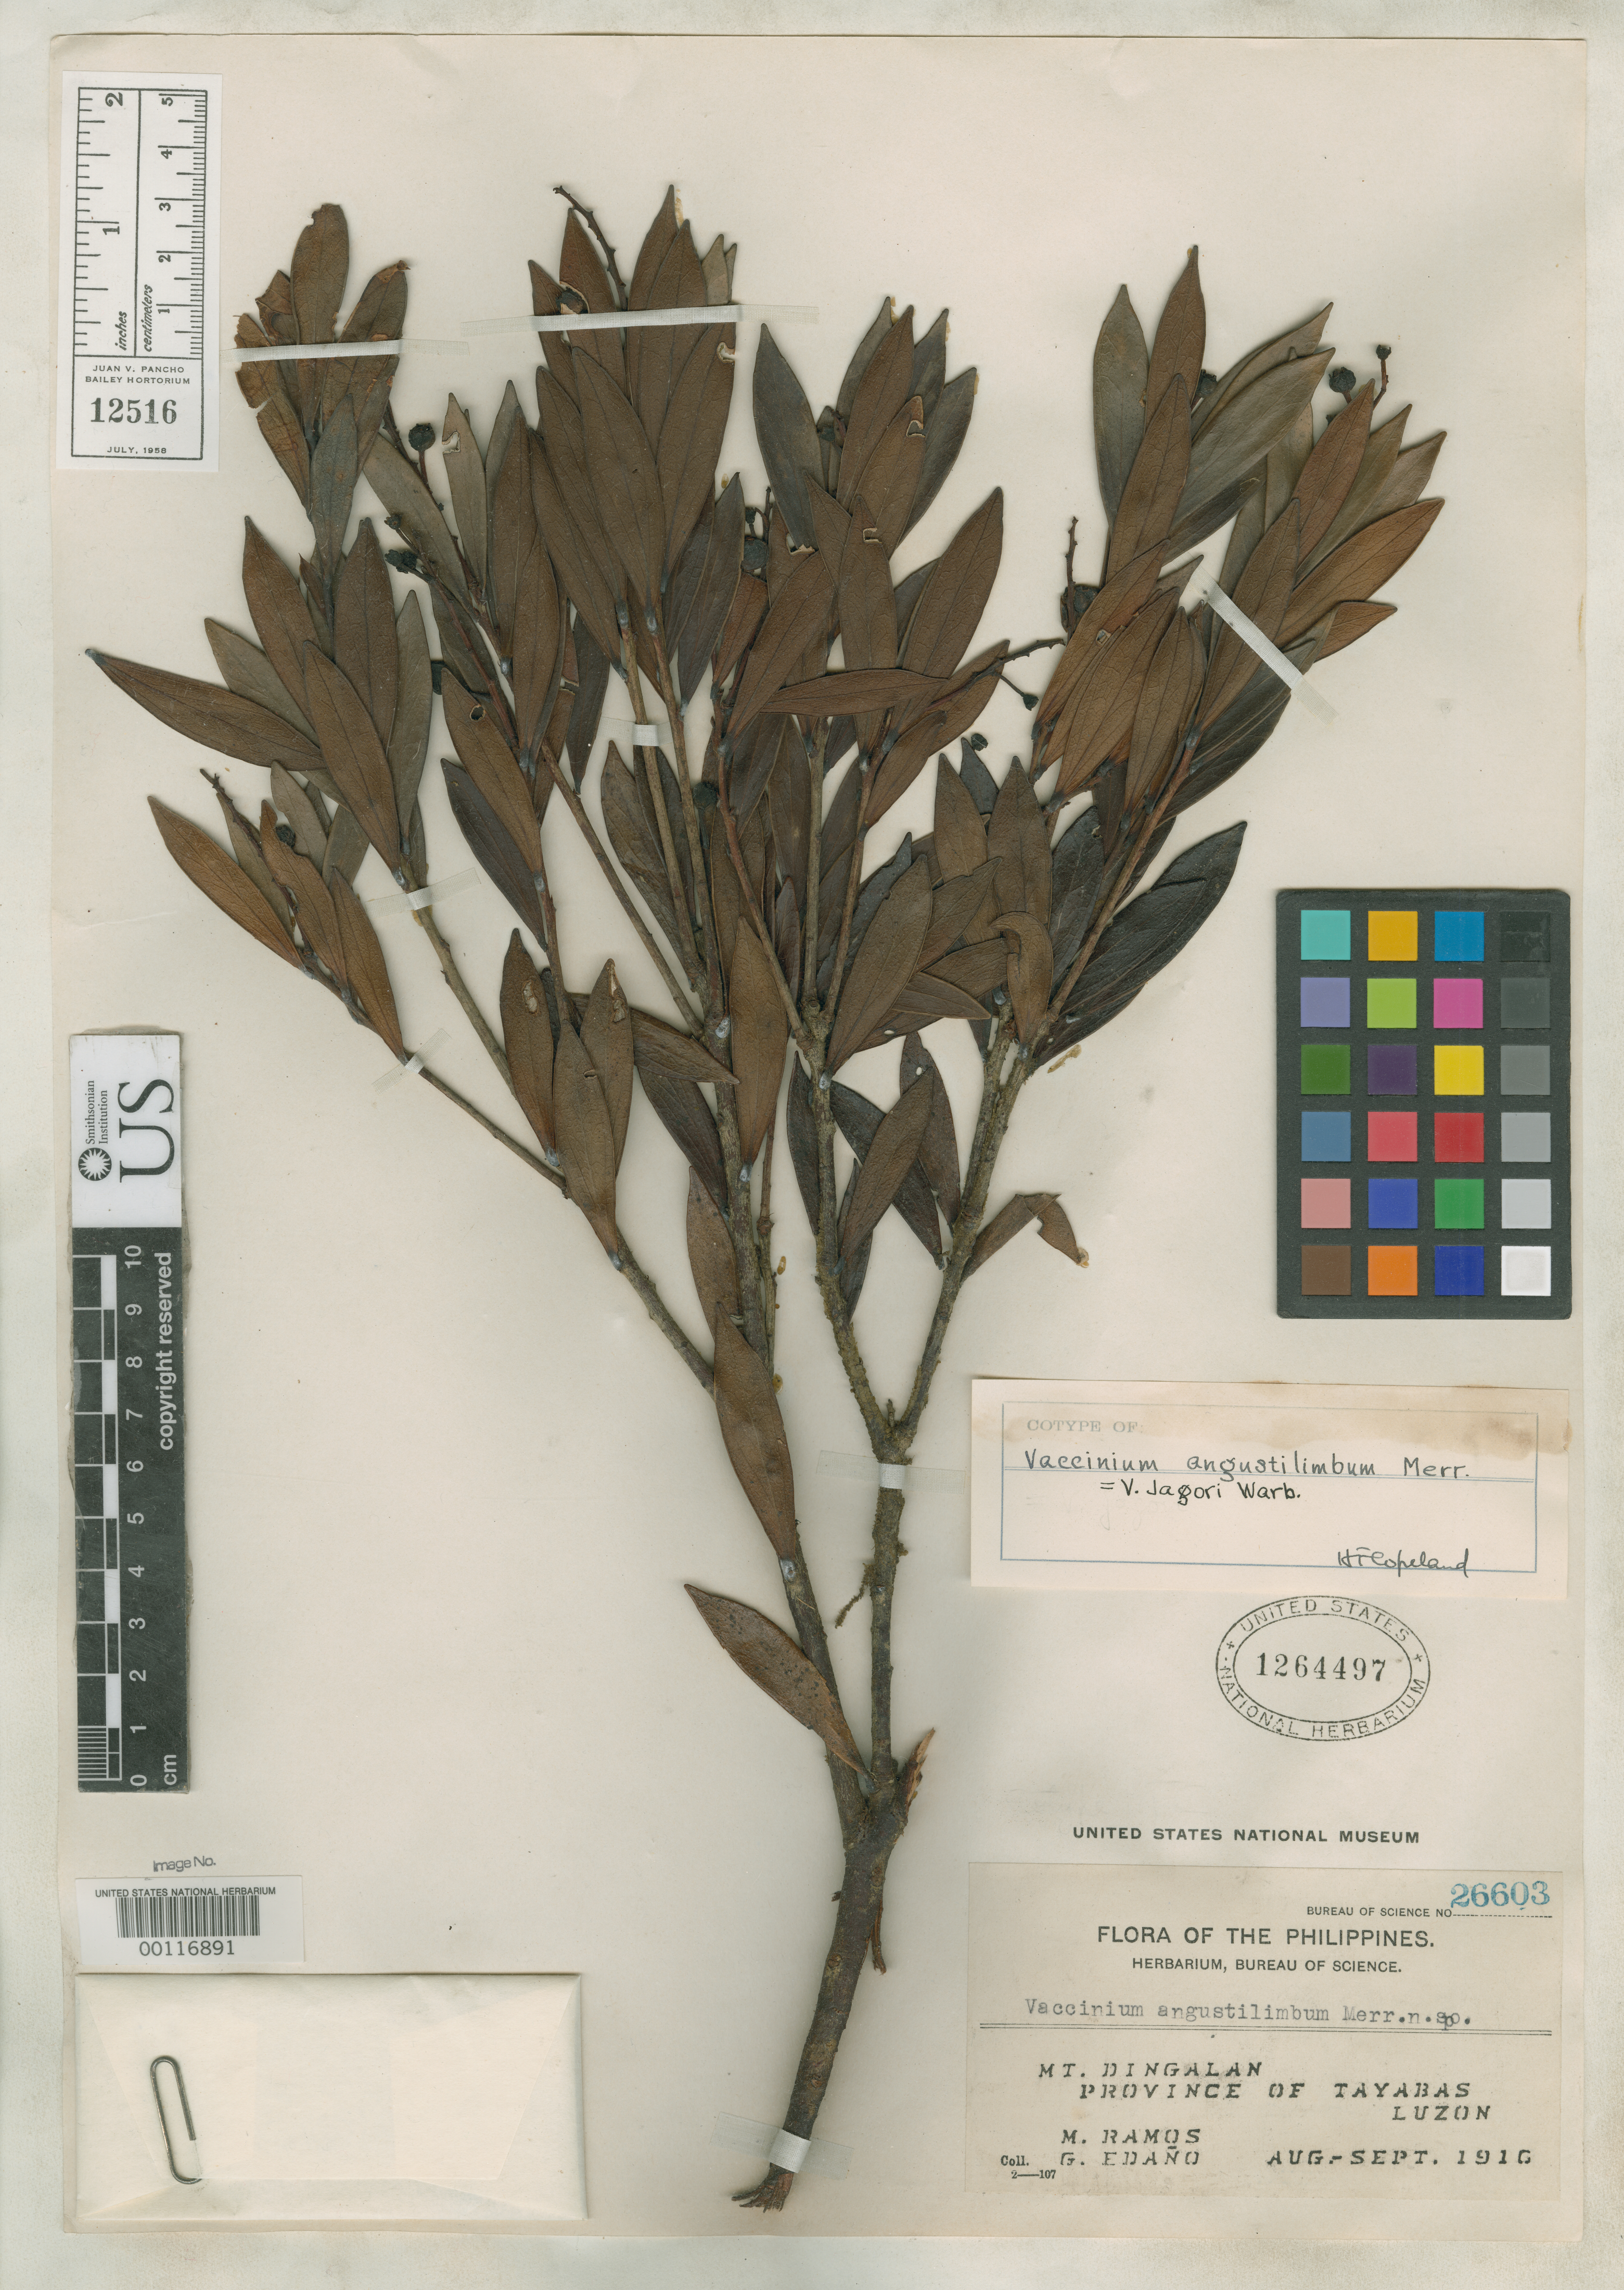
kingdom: Plantae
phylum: Tracheophyta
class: Magnoliopsida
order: Ericales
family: Ericaceae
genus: Vaccinium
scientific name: Vaccinium angustilimbum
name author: Merr.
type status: Isotype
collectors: M. Ramos & G. E. Edaño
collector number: Bur. Sci. 26603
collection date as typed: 10 Sep 1916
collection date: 1916-09-10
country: Philippines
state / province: Calabarzon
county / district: Quezon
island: Luzon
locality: Vicinity of Dingalan.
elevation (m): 300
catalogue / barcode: US 1264497